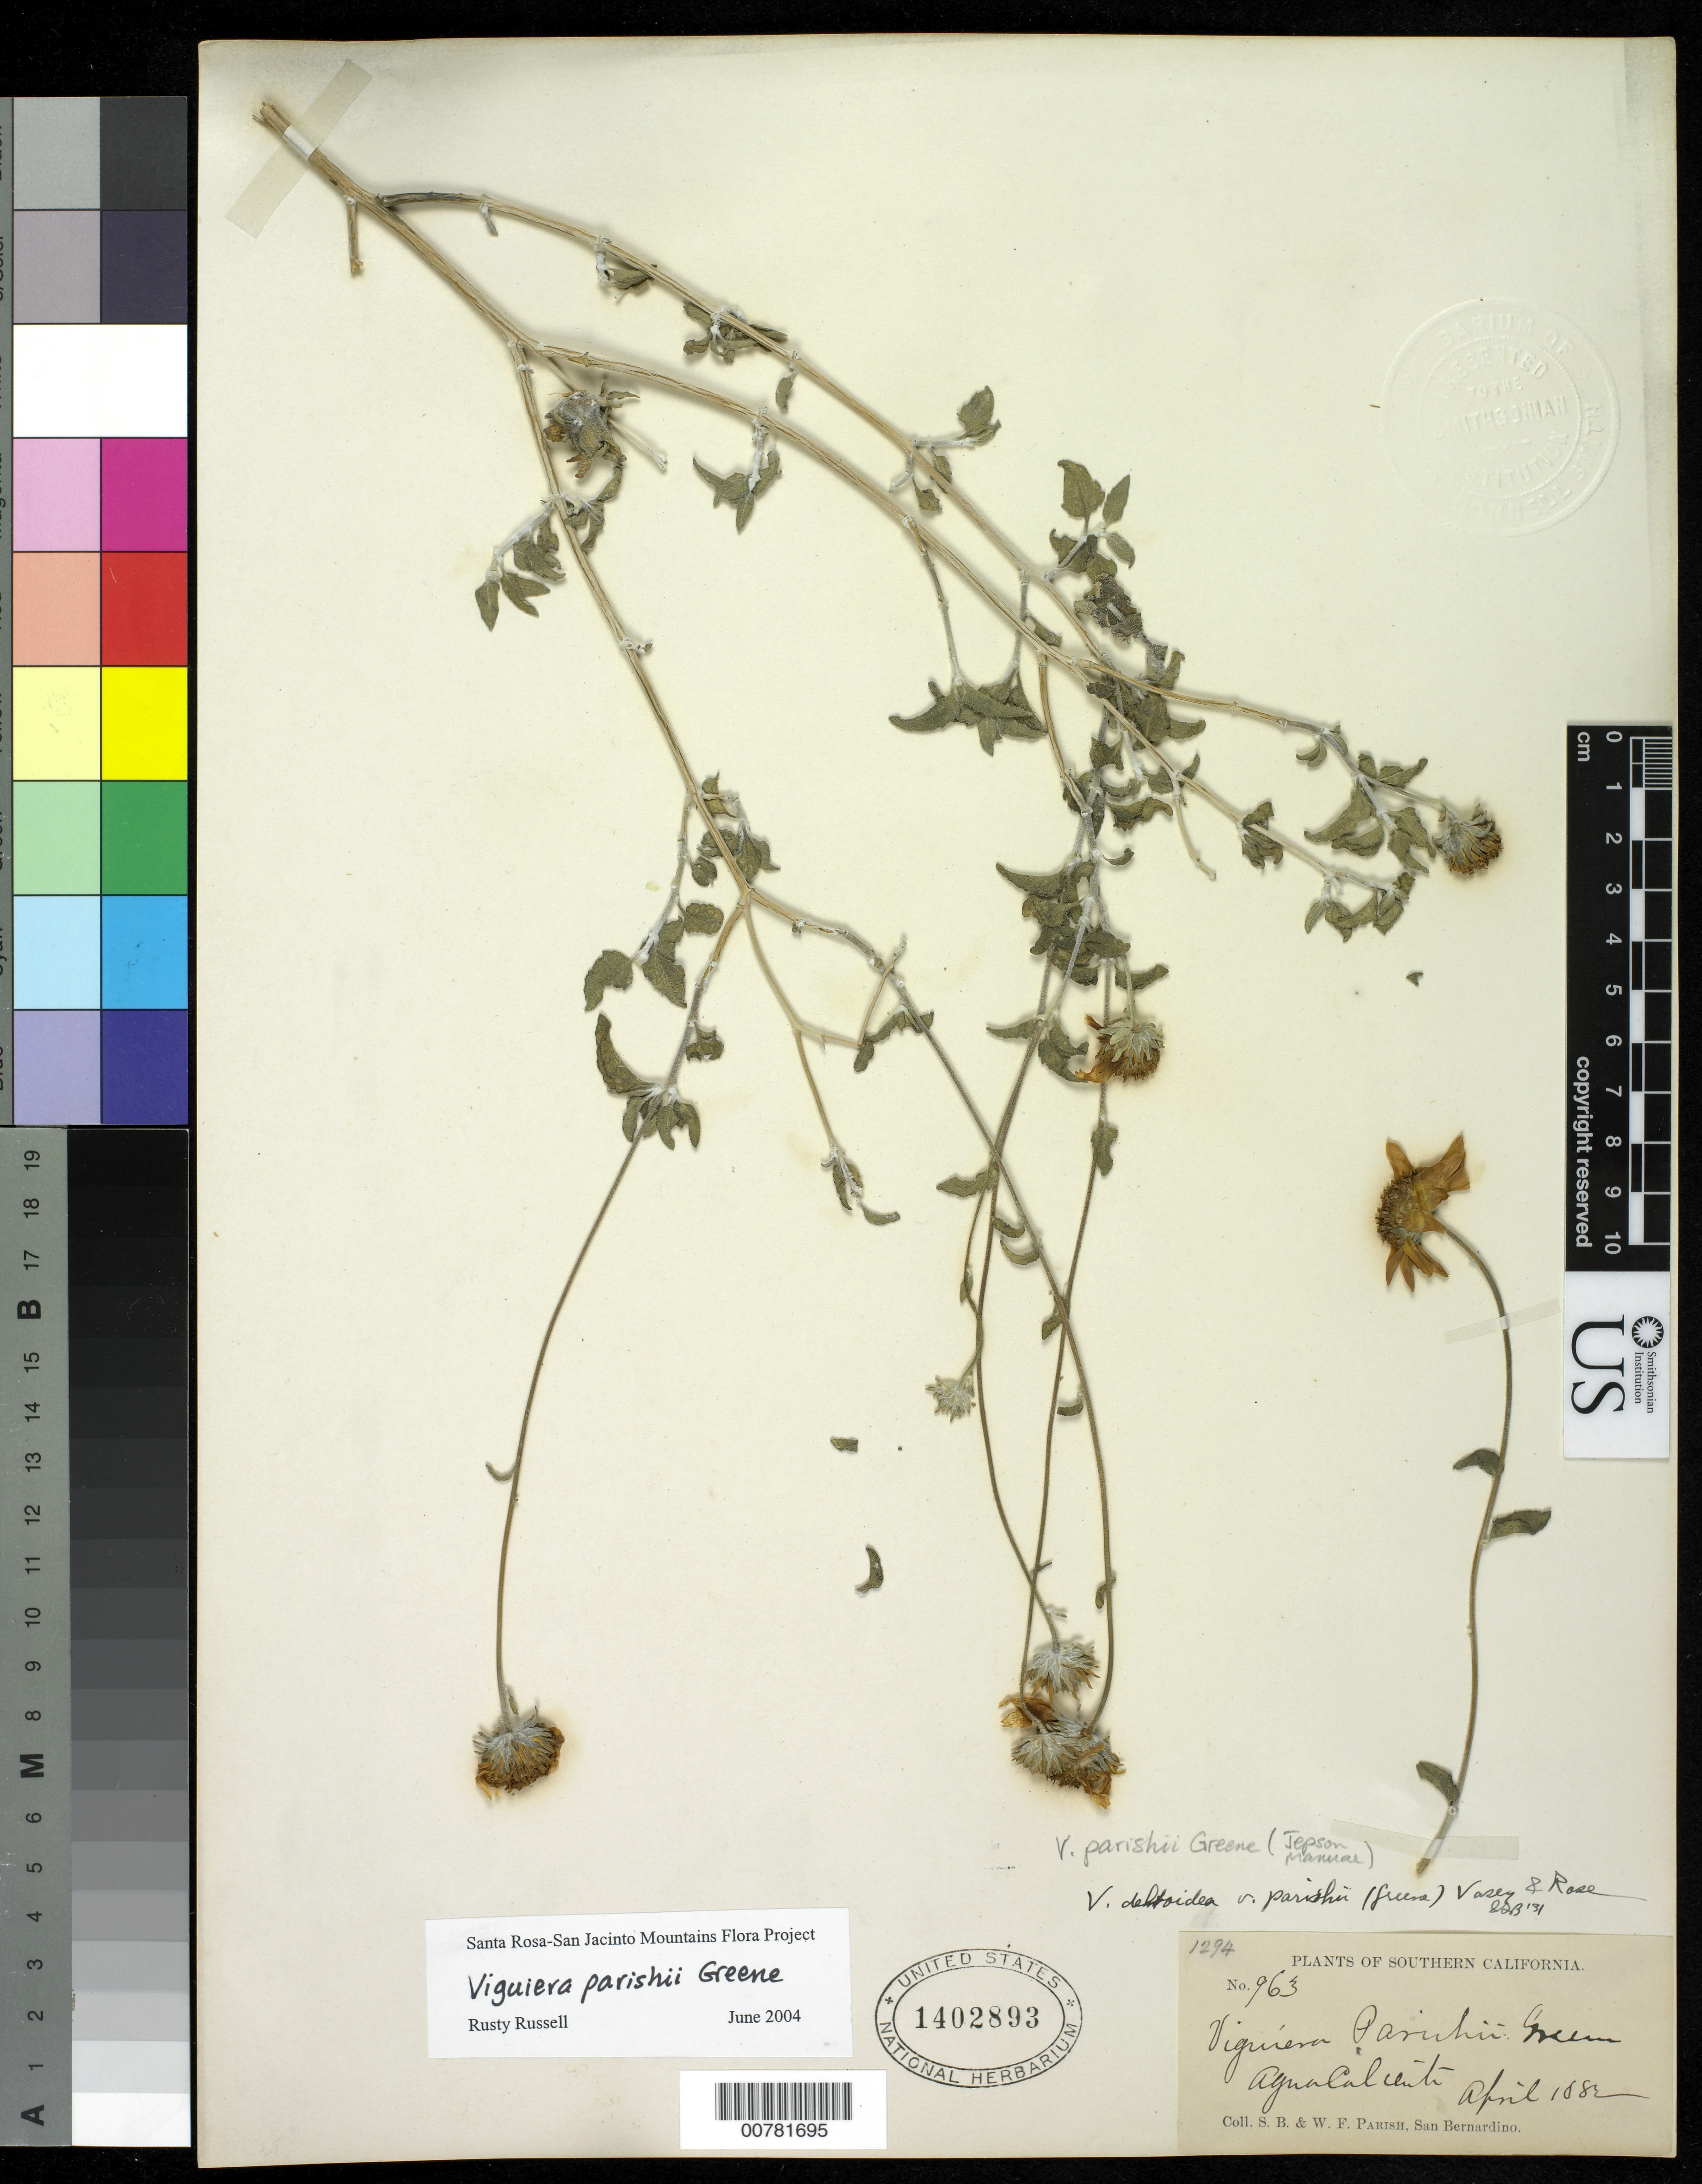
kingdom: Plantae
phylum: Tracheophyta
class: Magnoliopsida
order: Asterales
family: Asteraceae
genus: Viguiera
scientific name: Viguiera deltoidea var. parishii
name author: (Greene) Vasey & Rose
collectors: S. B. Parish & W. F. Parish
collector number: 963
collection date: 1882-04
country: United States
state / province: California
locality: Southern California, Agua Caliente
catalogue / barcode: US 1402893